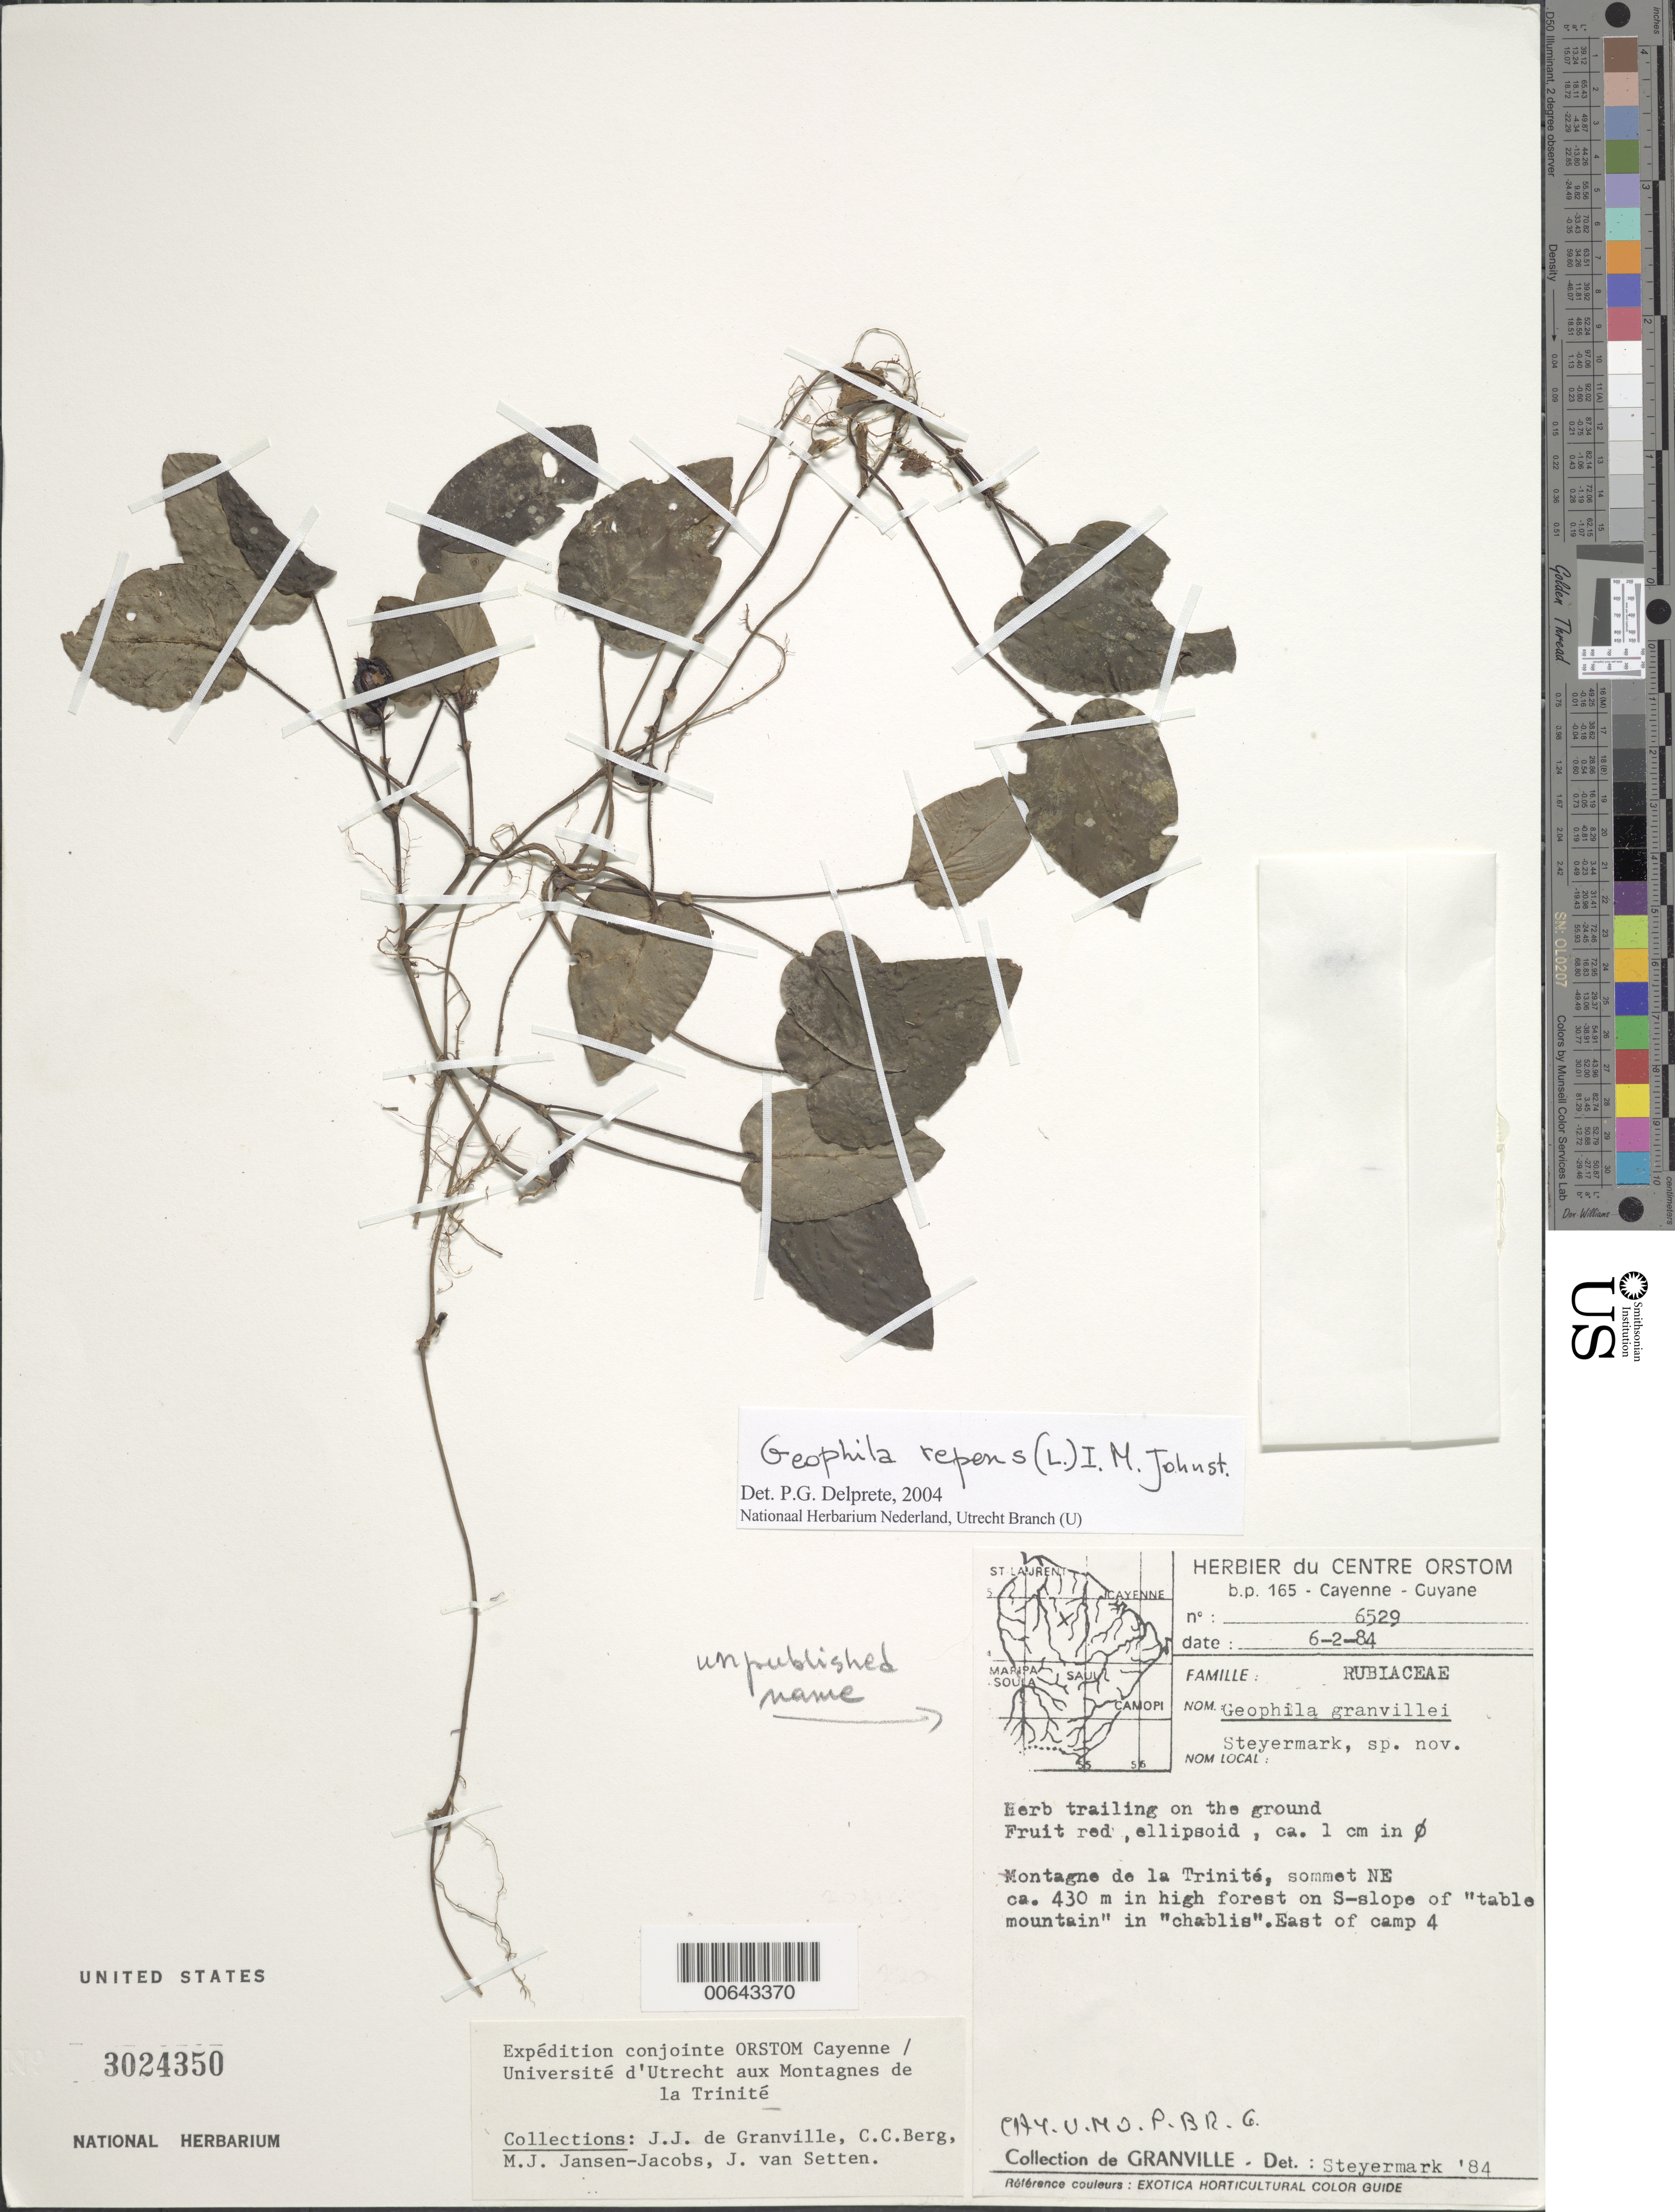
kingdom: Plantae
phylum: Tracheophyta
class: Magnoliopsida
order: Gentianales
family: Rubiaceae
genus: Geophila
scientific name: Geophila granvillei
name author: Steyerm.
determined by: Steyermark, Julian A., (VEN)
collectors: J.-J. de Granville, C. C. Berg, M. J. Jansen-Jacobs & J. van Setten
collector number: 6529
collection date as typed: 6-Feb-84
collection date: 1984-02-06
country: French Guiana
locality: Montagnes de la Trinité, sommet NE, E of camp 4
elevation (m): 430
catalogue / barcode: US 3024350